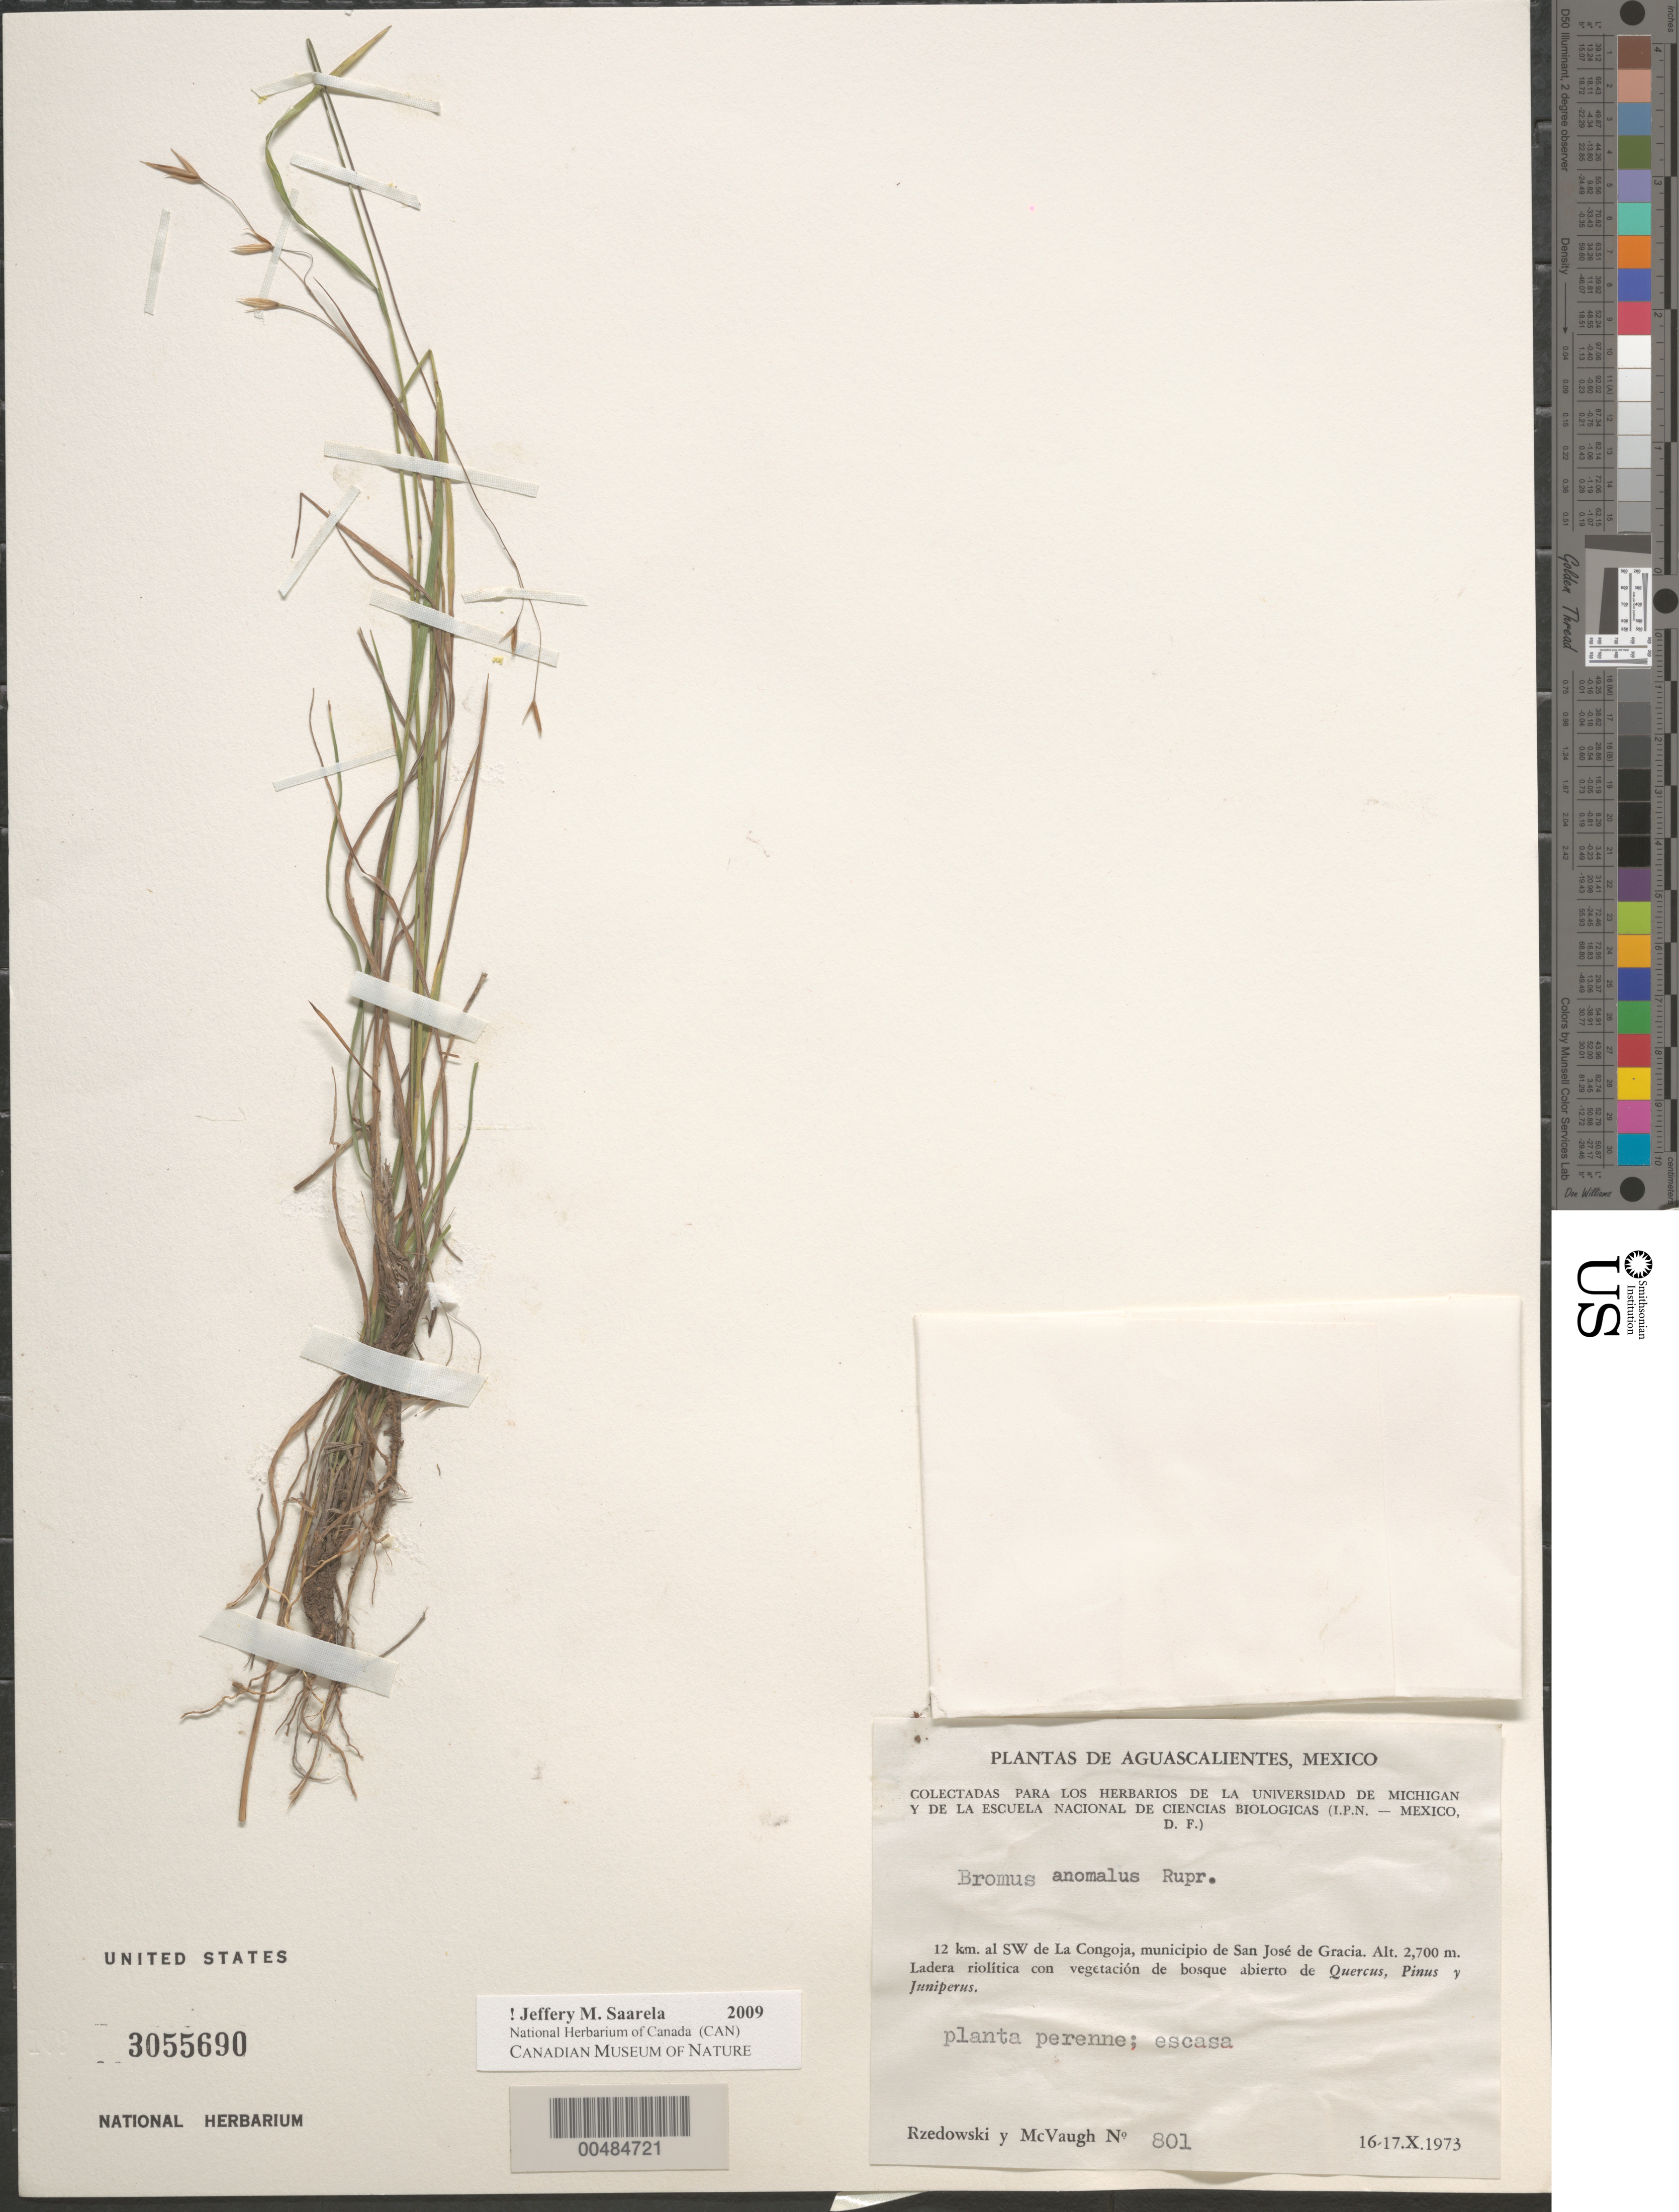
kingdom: Plantae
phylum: Tracheophyta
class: Liliopsida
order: Poales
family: Poaceae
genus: Bromus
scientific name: Bromus anomalus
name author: Rupr. ex E. Fourn.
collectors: J. Rzedowski & R. McVaugh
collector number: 801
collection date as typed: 16 Oct 1973 to 17 Oct 1973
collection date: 1973-10-16/1973-10-17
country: Mexico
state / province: Aguascalientes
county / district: San José de Gracia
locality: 12 km al SW de La Congoja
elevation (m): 2700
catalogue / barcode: US 3055690